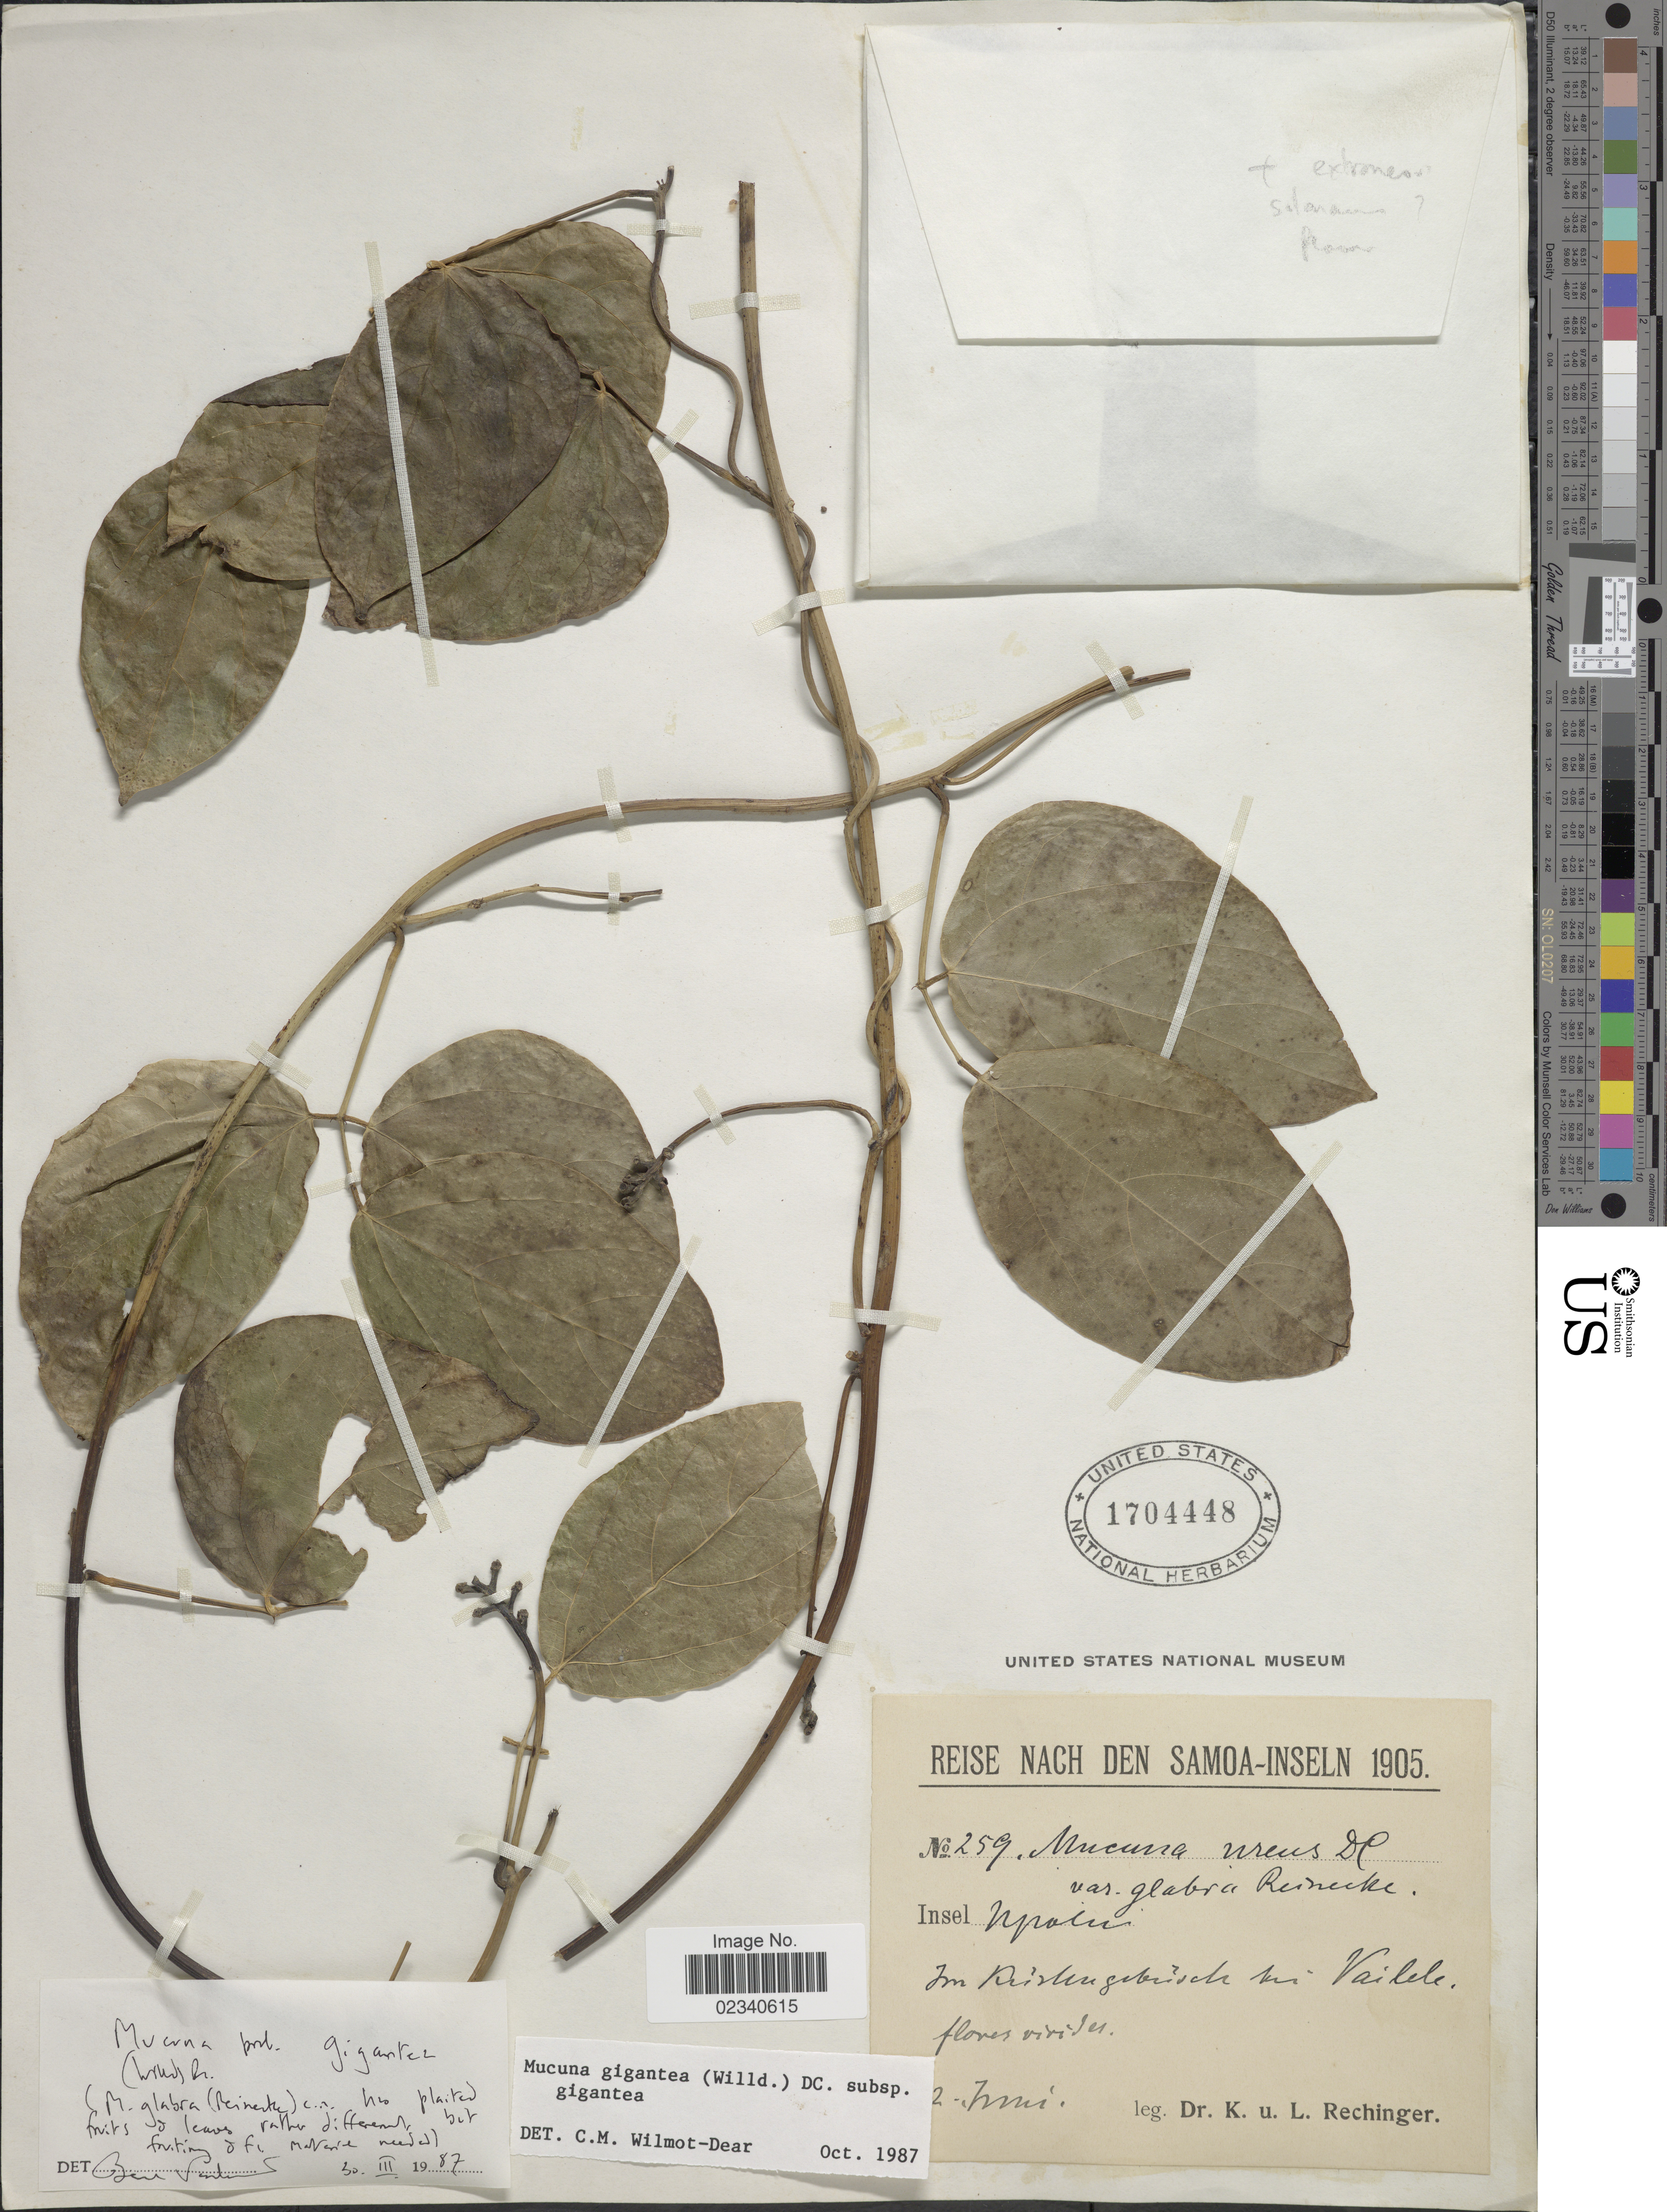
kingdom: Plantae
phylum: Tracheophyta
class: Magnoliopsida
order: Fabales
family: Fabaceae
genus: Mucuna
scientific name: Mucuna gigantea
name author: (Willd.) DC.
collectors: K. Rechinger & L. Rechinger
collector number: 259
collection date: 1905-05-02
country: Samoa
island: Upolu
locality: Samoa-Inseln. Insel Upolu. Im Dirstengebusch bei Vailele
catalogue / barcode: US 1704448